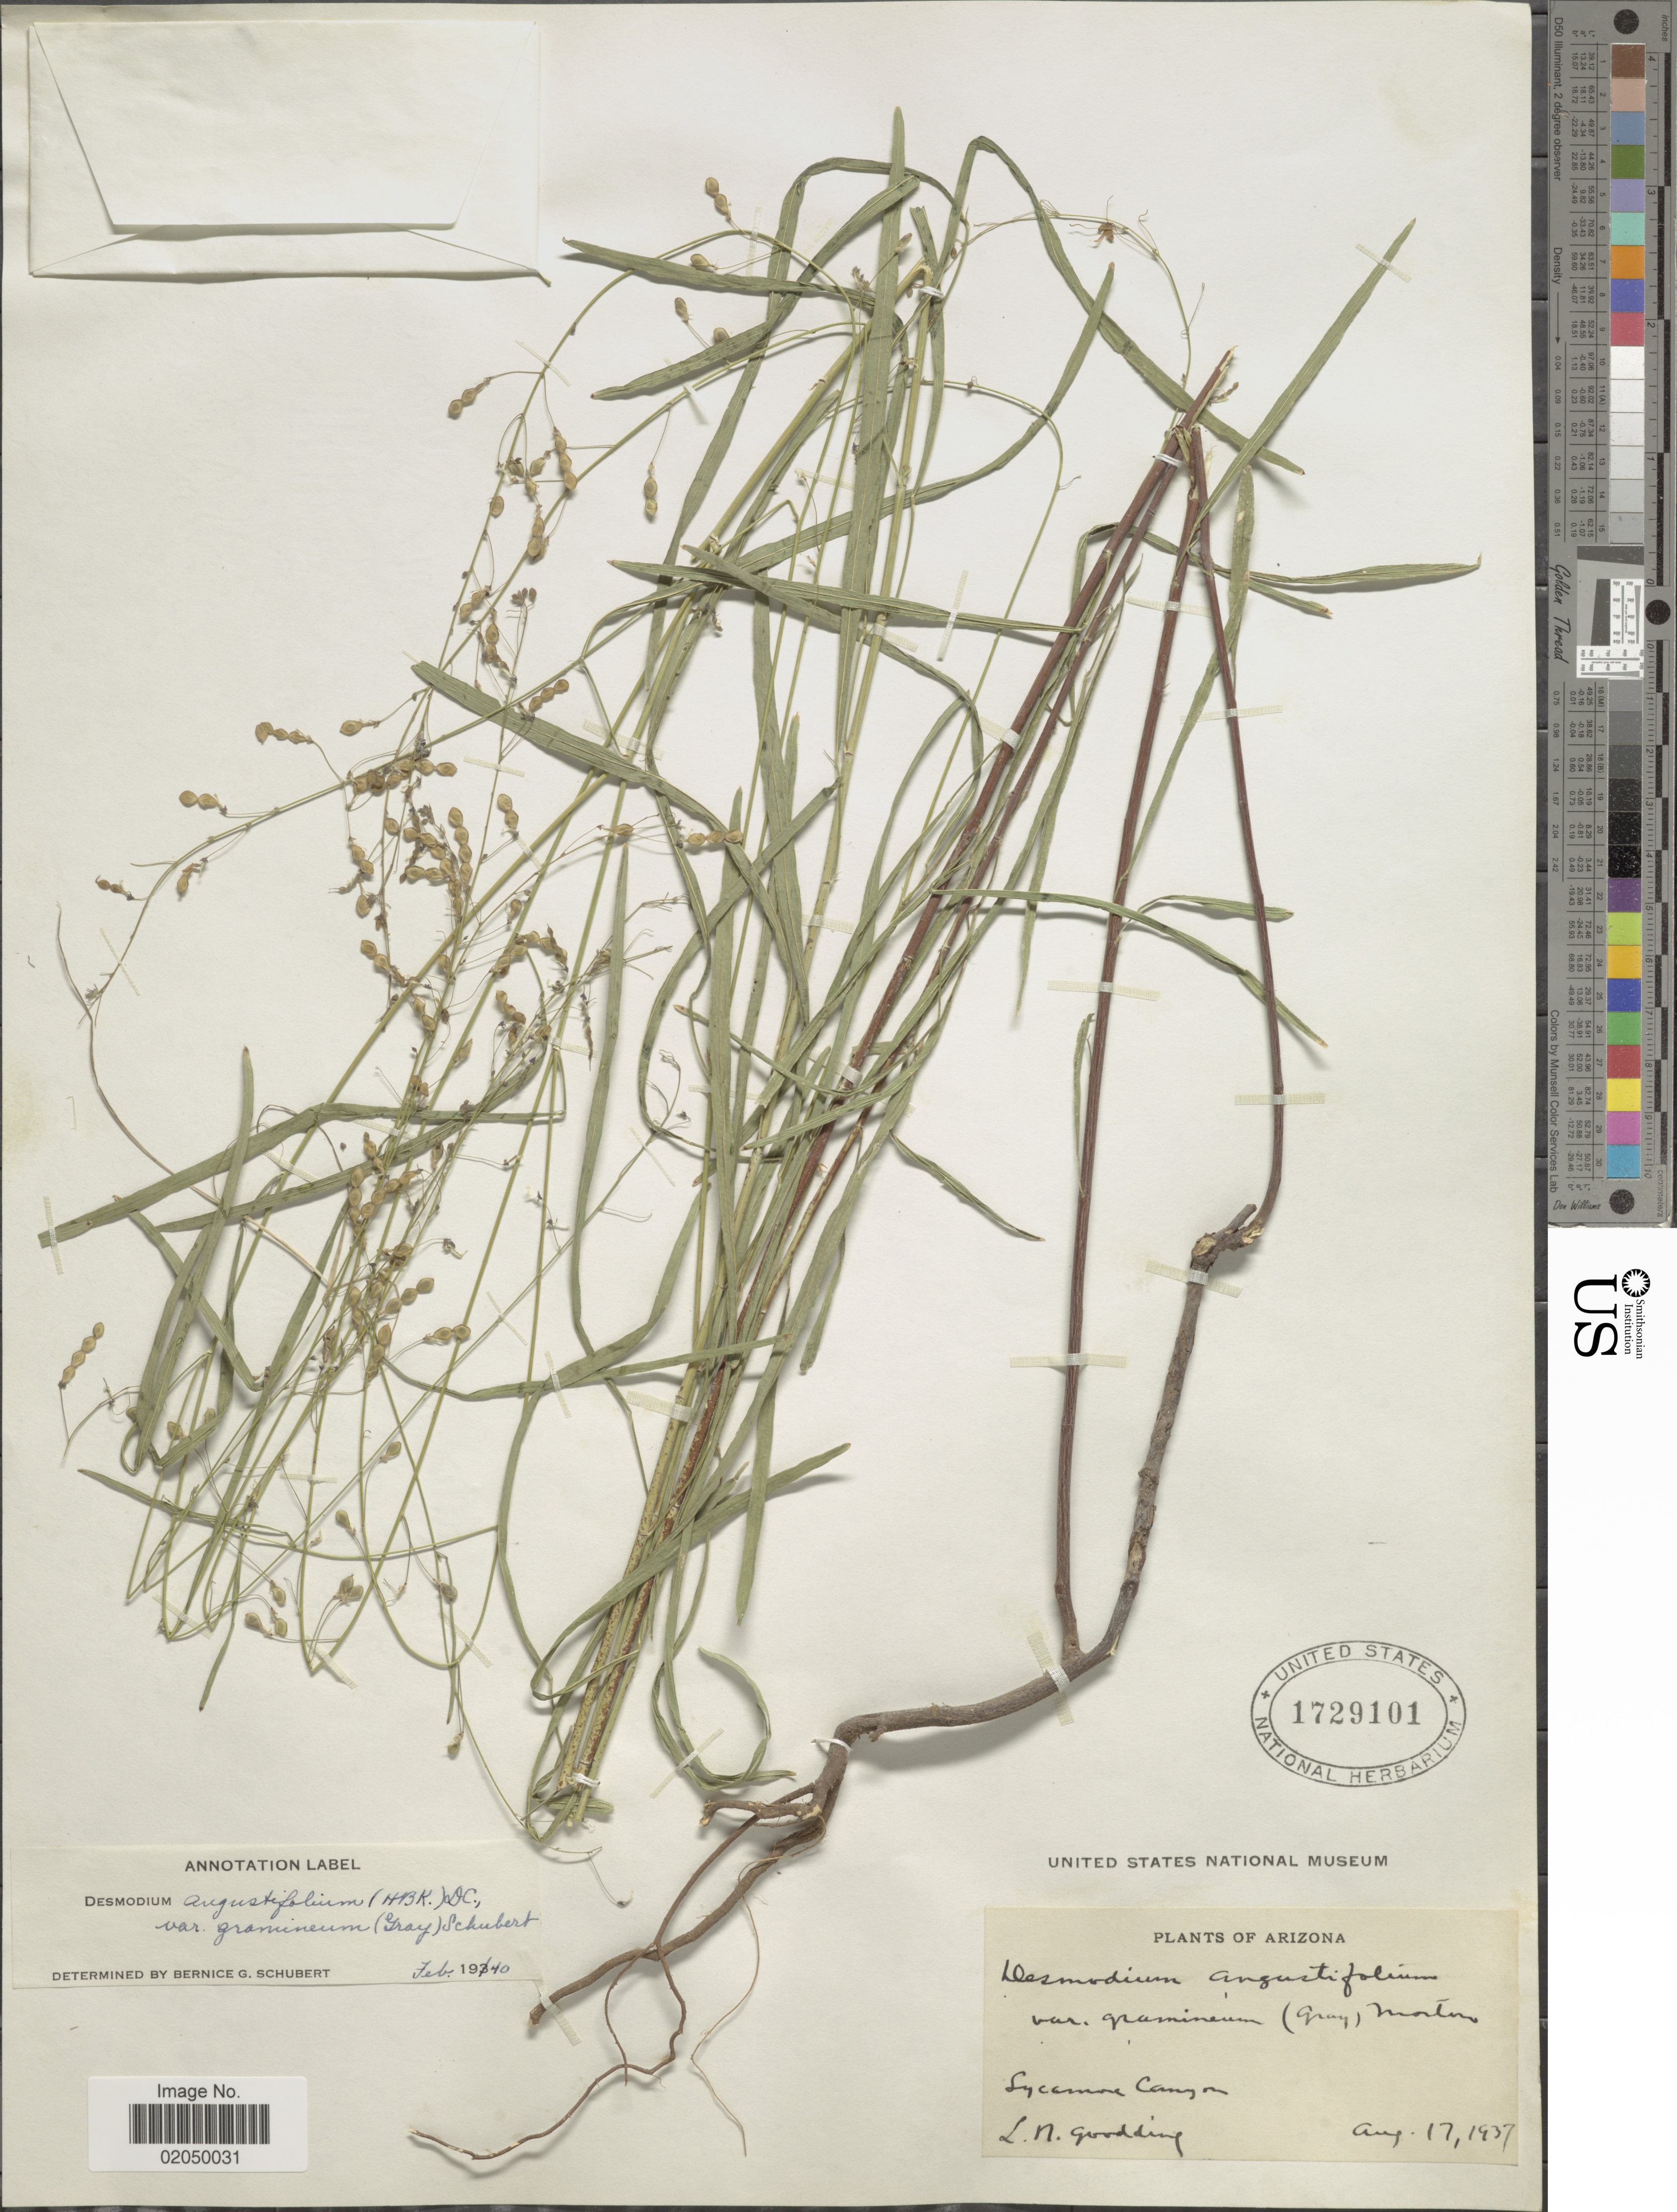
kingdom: Plantae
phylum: Tracheophyta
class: Magnoliopsida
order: Fabales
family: Fabaceae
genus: Desmodium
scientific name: Desmodium angustifolium var. gramineum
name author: (A. Gray) B.G. Schub.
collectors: L. N. Goodding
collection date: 1937-08-17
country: United States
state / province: Arizona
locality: Sycamore Canyon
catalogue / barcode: US 1729101